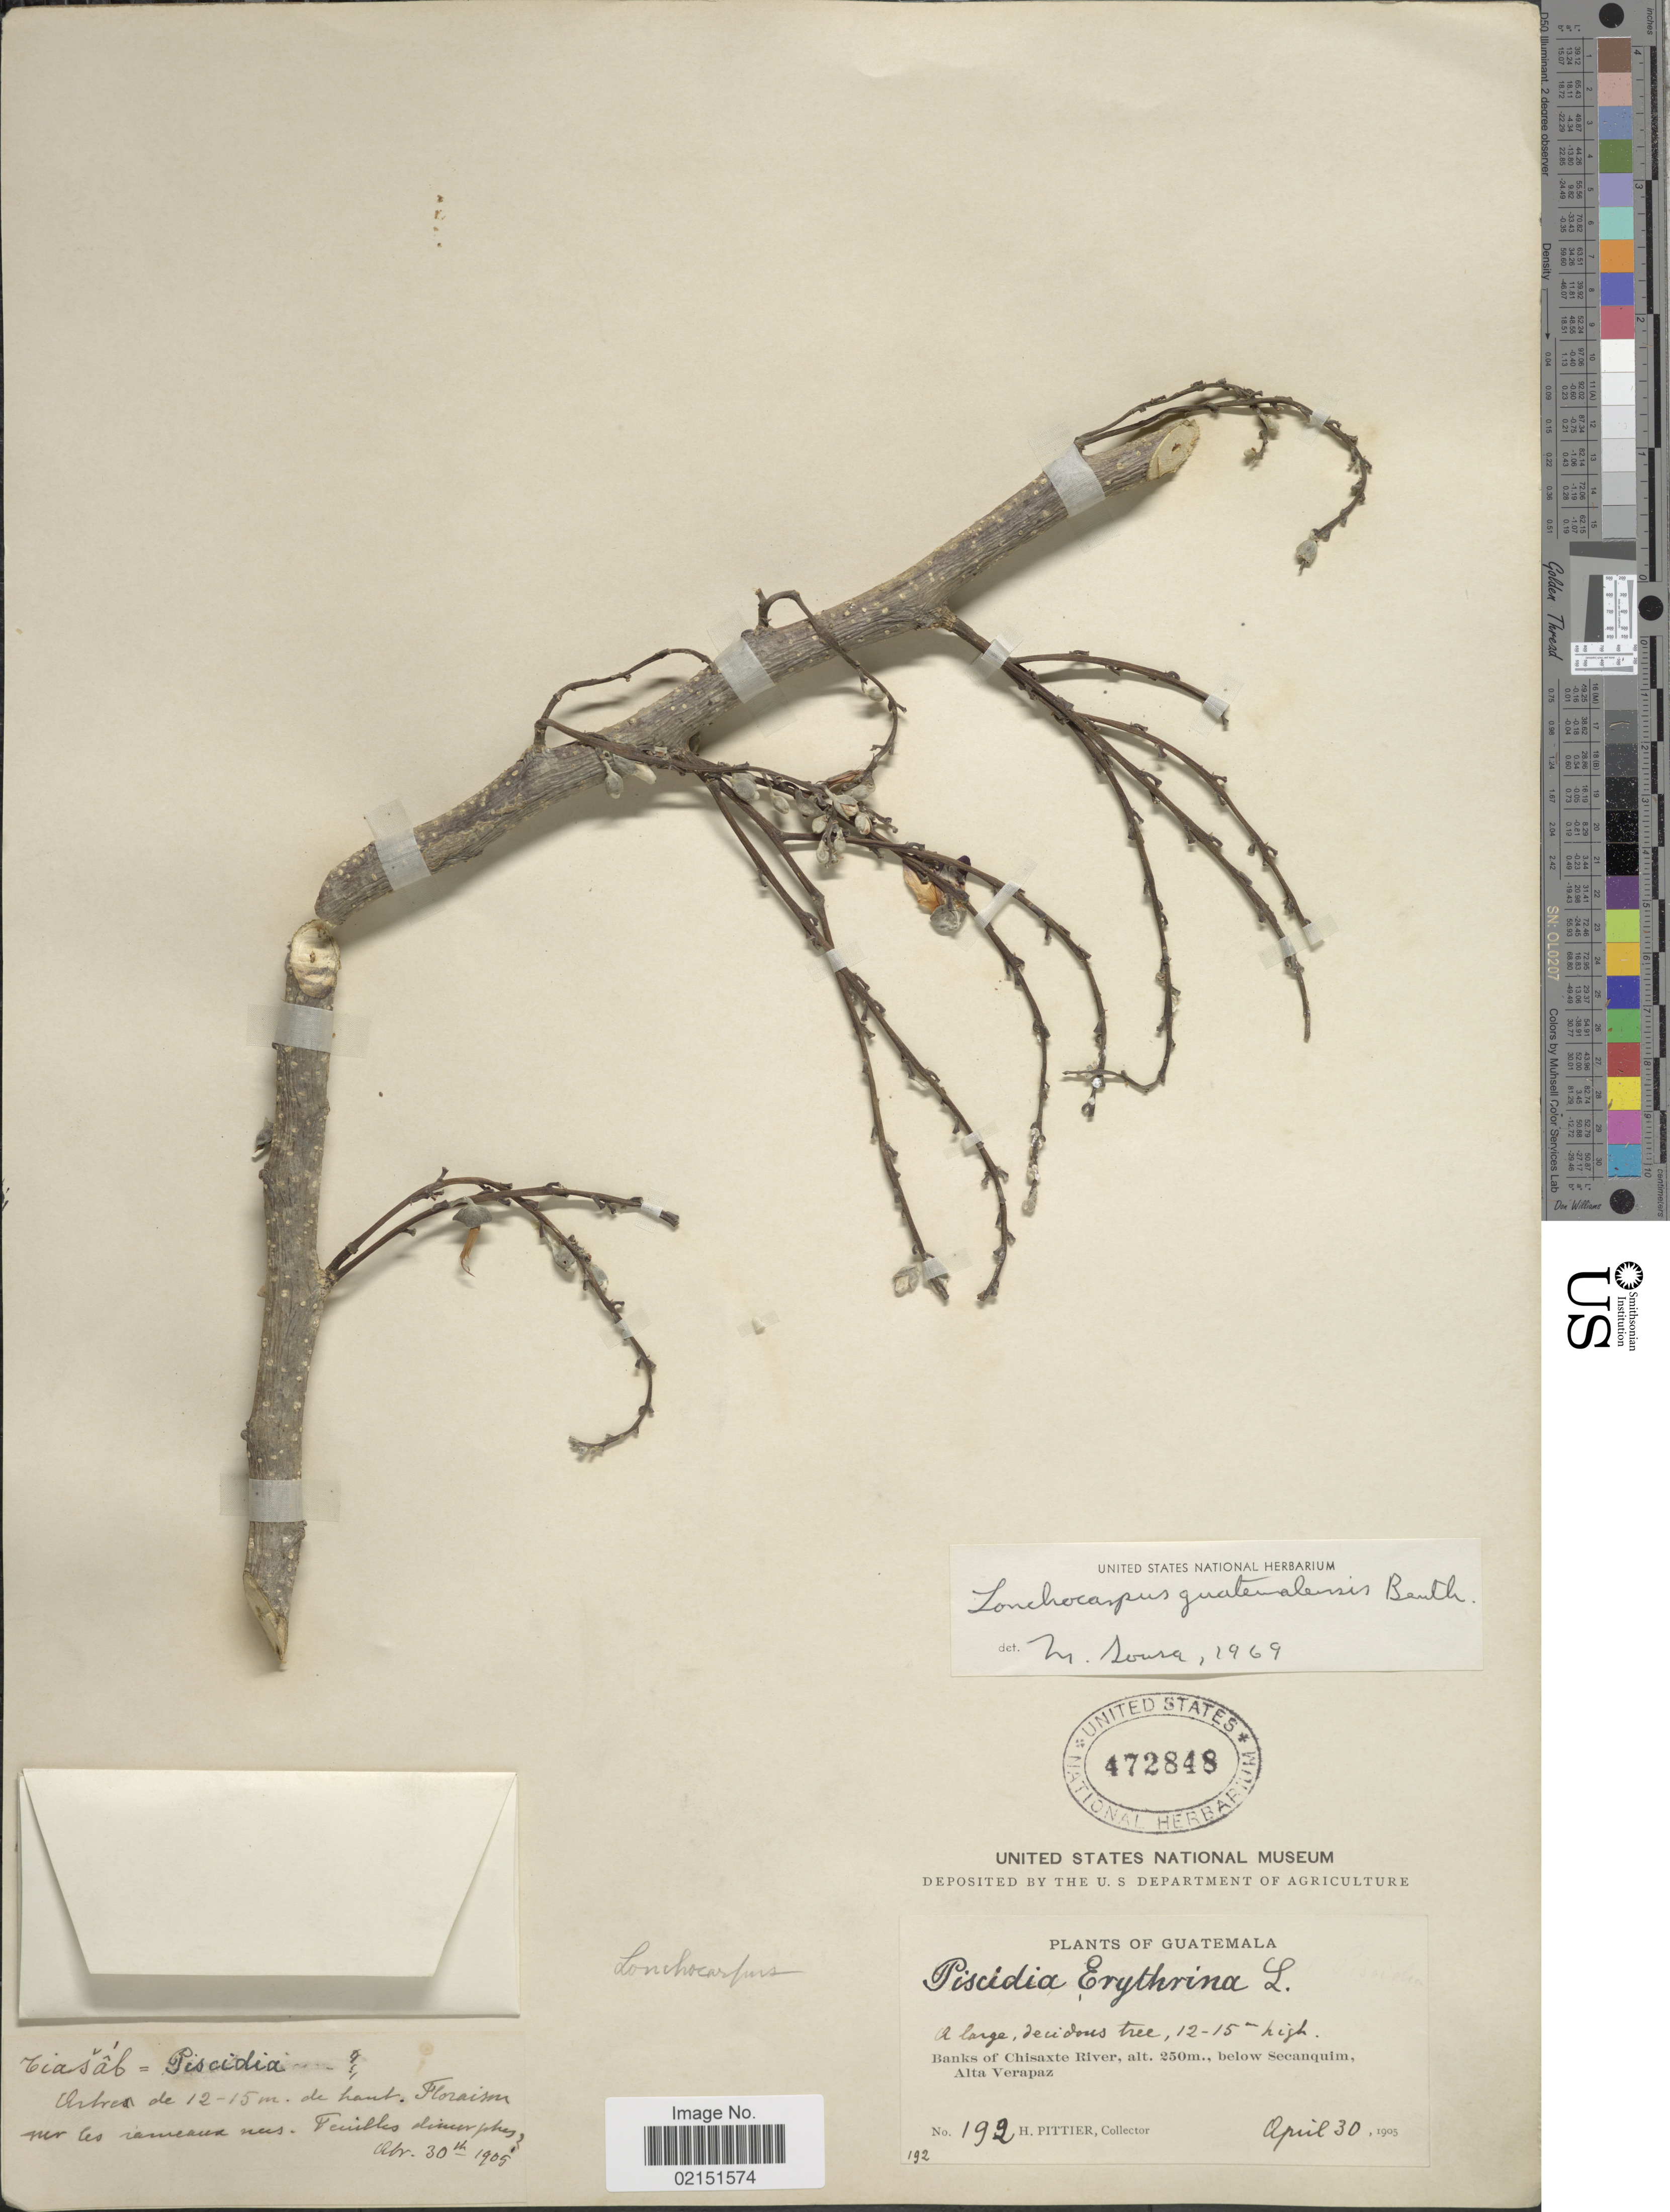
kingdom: Plantae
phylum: Tracheophyta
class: Magnoliopsida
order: Fabales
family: Fabaceae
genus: Lonchocarpus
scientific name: Lonchocarpus guatemalensis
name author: Benth.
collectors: H. F. Pittier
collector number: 192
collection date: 1905-04-30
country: Guatemala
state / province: Alta Verapaz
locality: Banks of Chisaxte River, below Secanquim, Alta Verapaz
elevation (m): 250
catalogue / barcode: US 472848